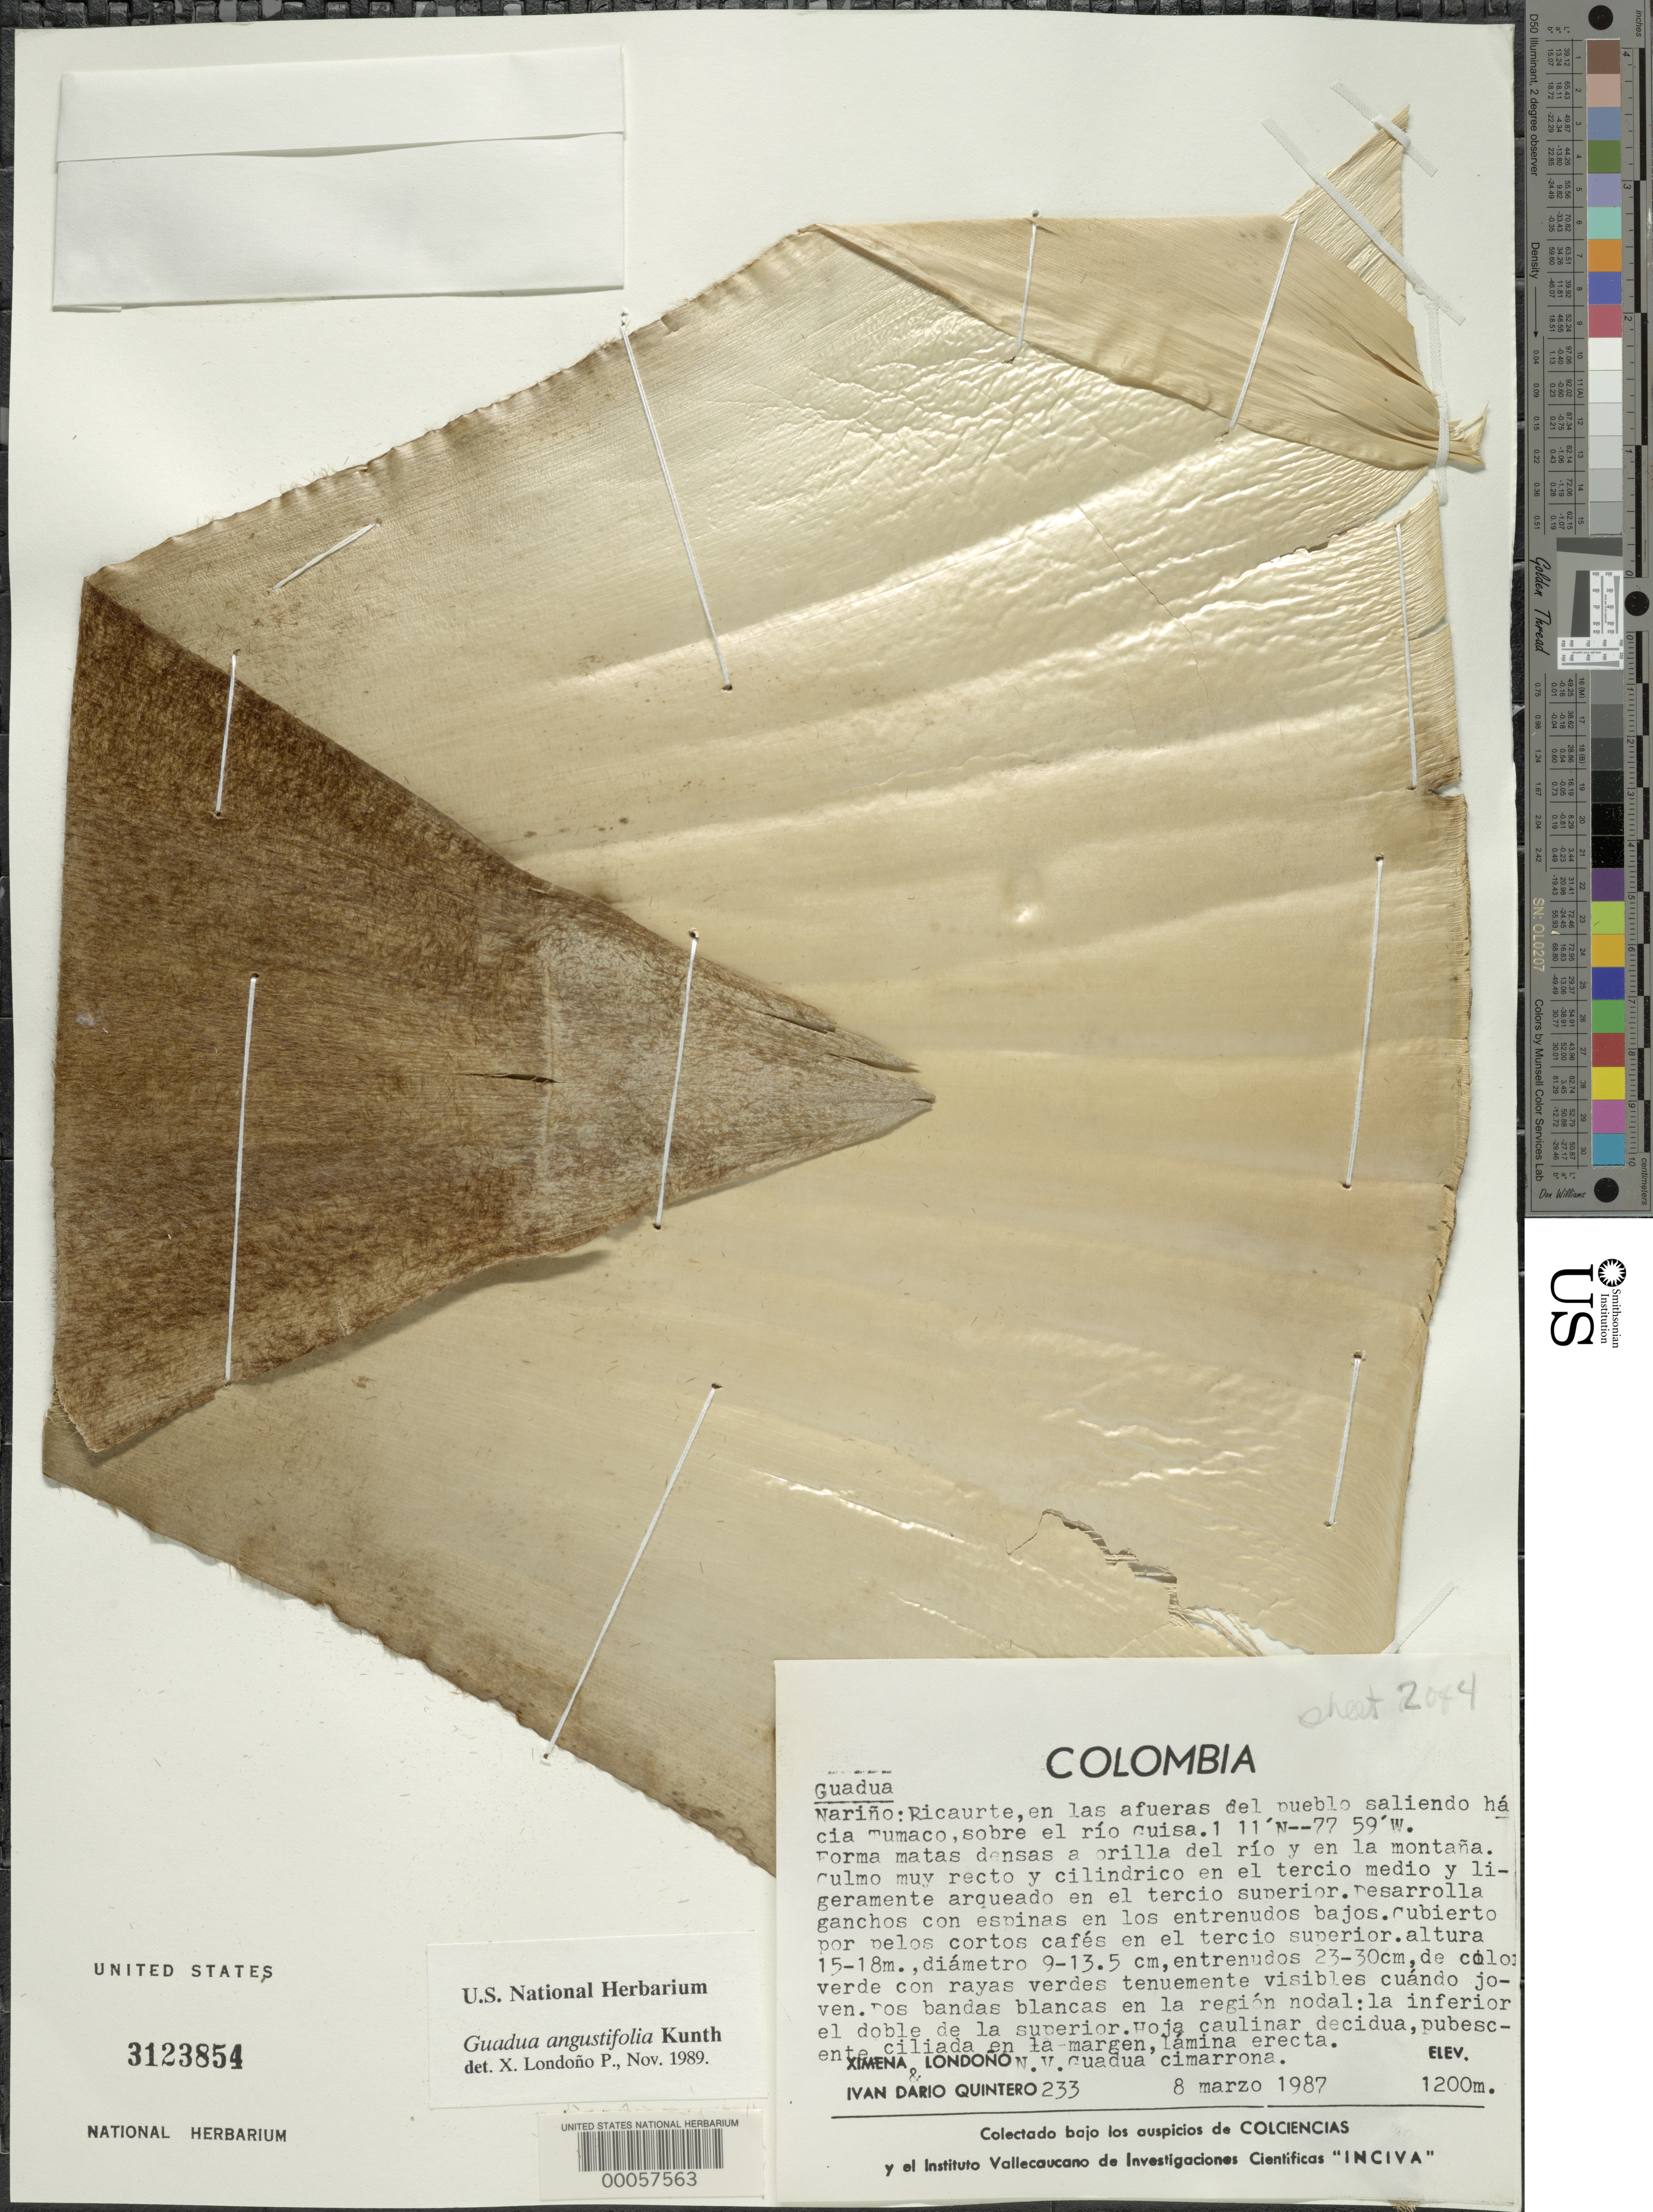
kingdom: Plantae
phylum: Tracheophyta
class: Liliopsida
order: Poales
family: Poaceae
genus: Guadua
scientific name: Guadua angustifolia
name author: Kunth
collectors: X. Londoño & I. Quintero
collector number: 233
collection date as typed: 08 Mar 1987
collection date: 1987-03-08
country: Colombia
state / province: Nariño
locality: Ricaurte, near the Guisa River, outside Tumaco Village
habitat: Dense forests near the edges of rivers and mountains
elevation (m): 1200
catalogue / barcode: US 3123854